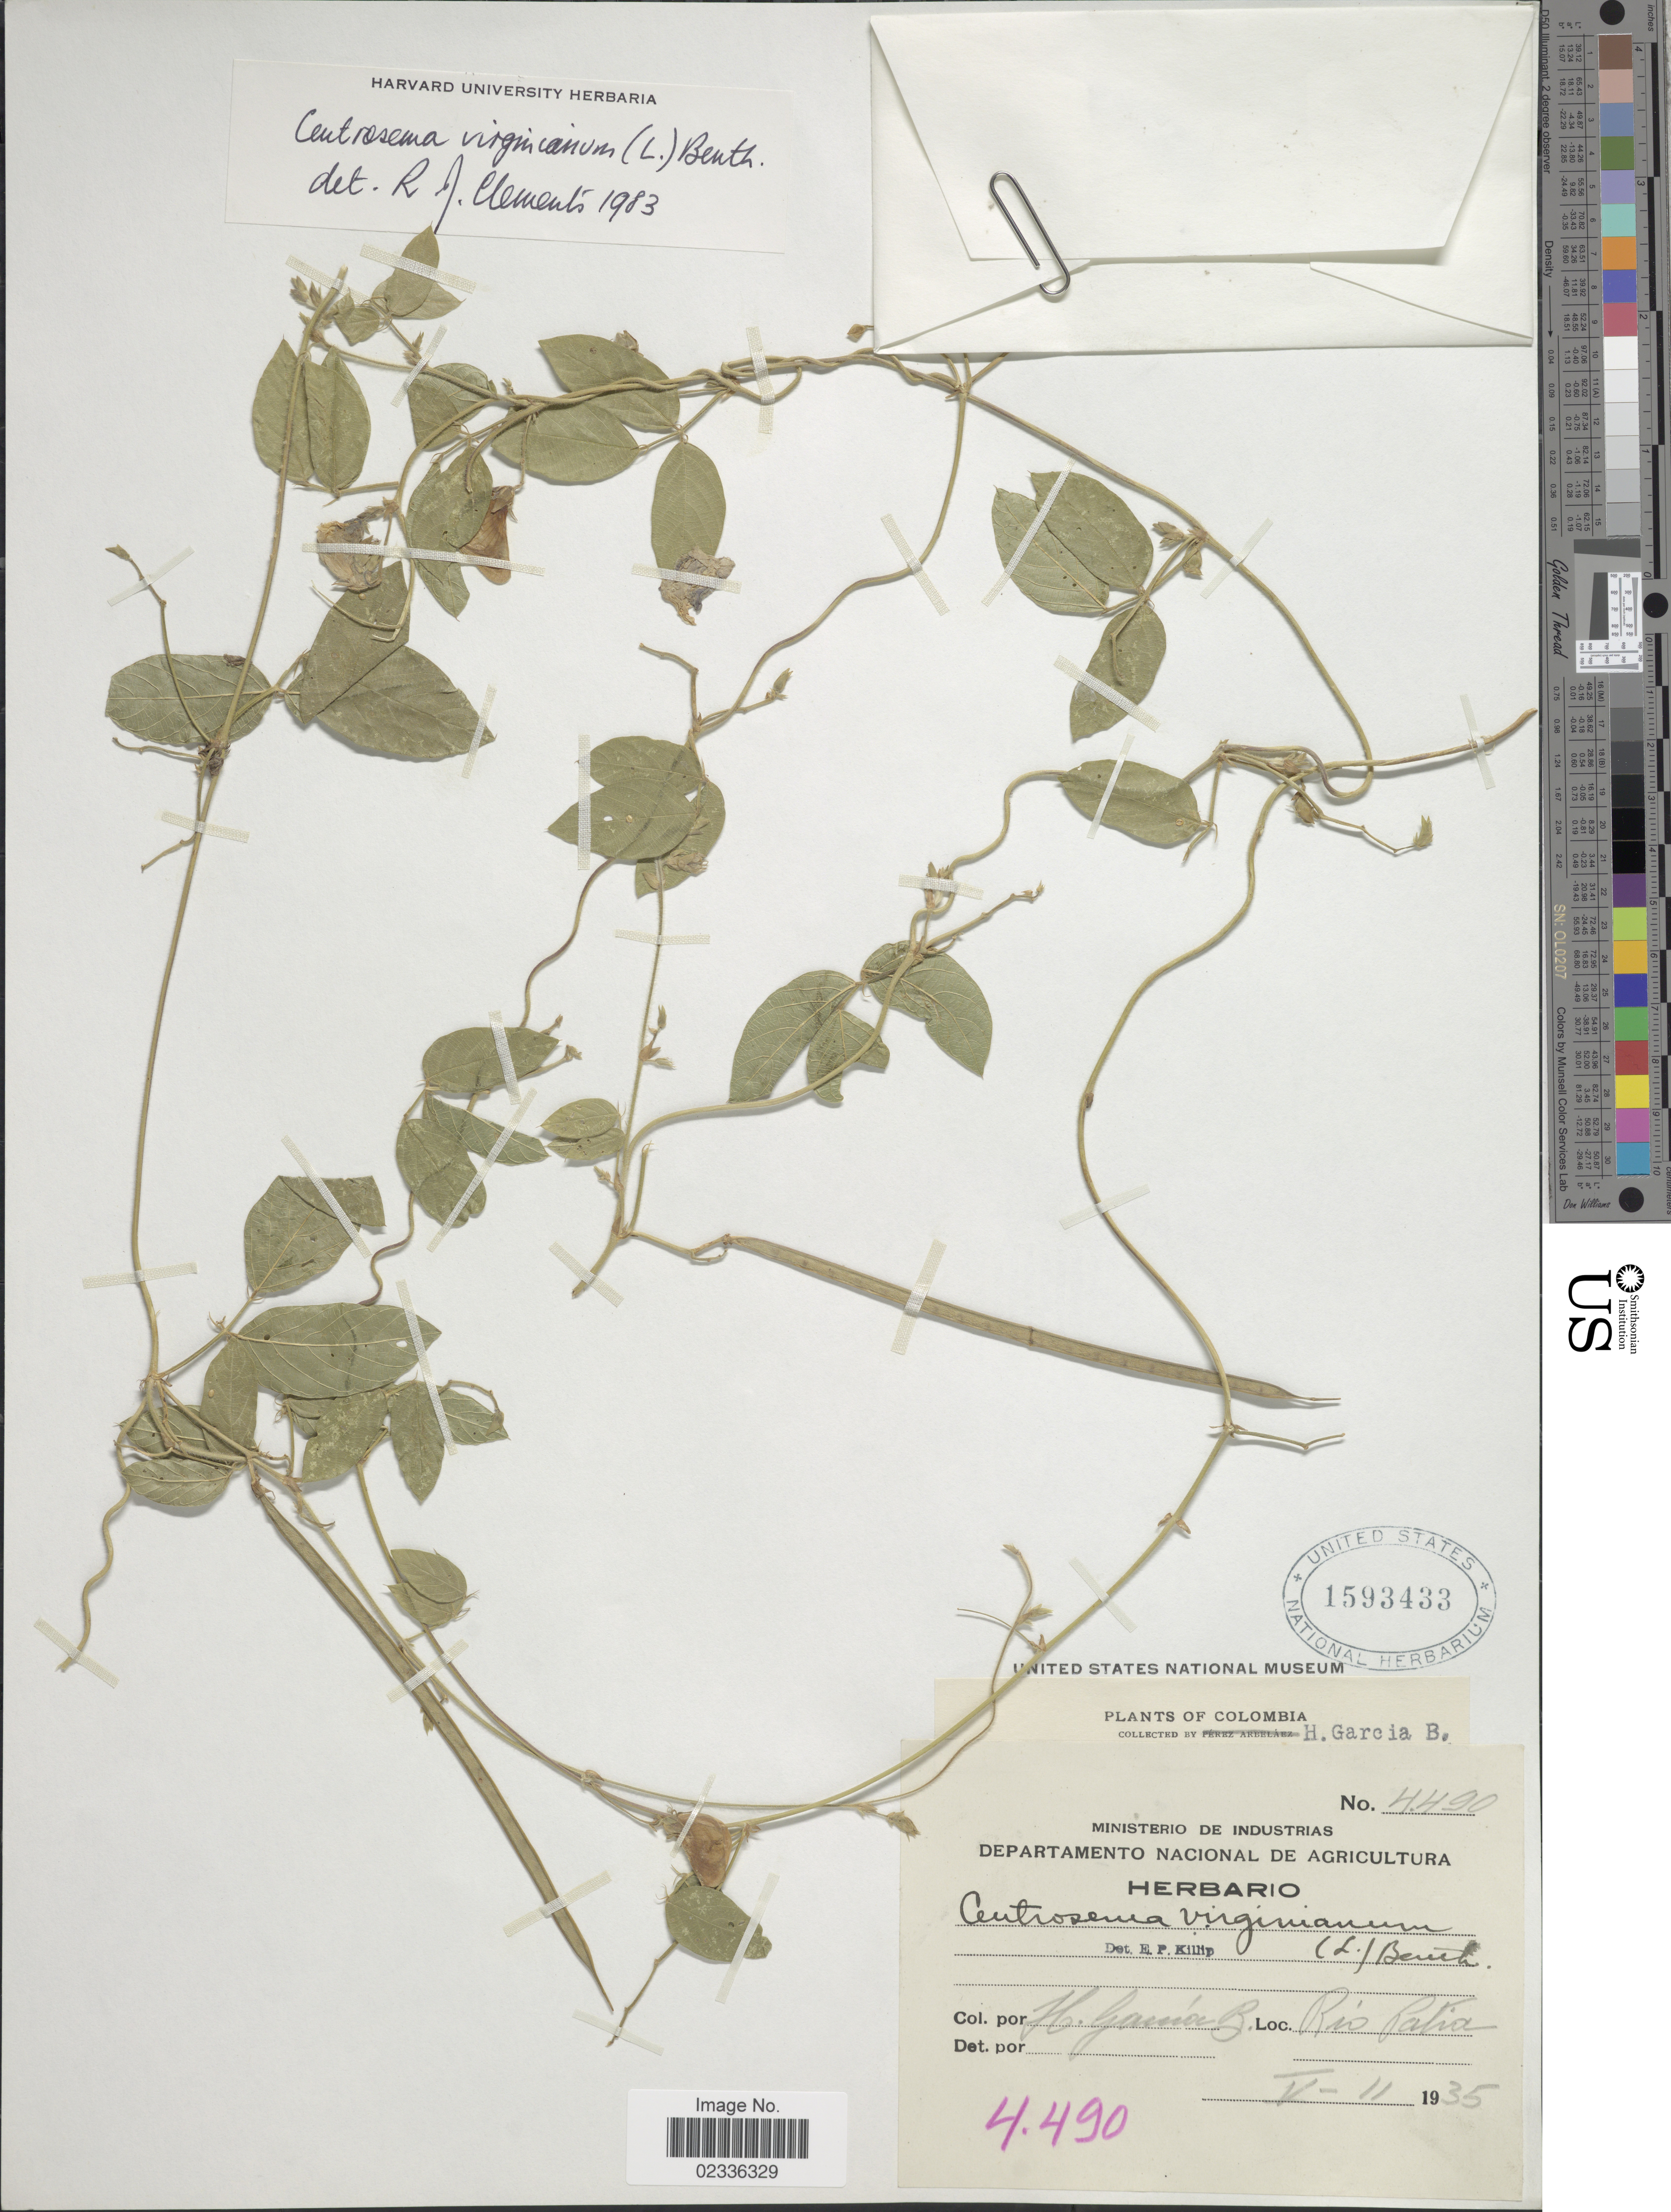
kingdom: Plantae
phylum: Tracheophyta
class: Magnoliopsida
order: Fabales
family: Fabaceae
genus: Centrosema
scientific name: Centrosema virginianum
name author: (L.) Benth.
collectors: H. García Barriga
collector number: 4490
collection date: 1935-05-11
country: Colombia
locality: Rio Patia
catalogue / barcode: US 1593433